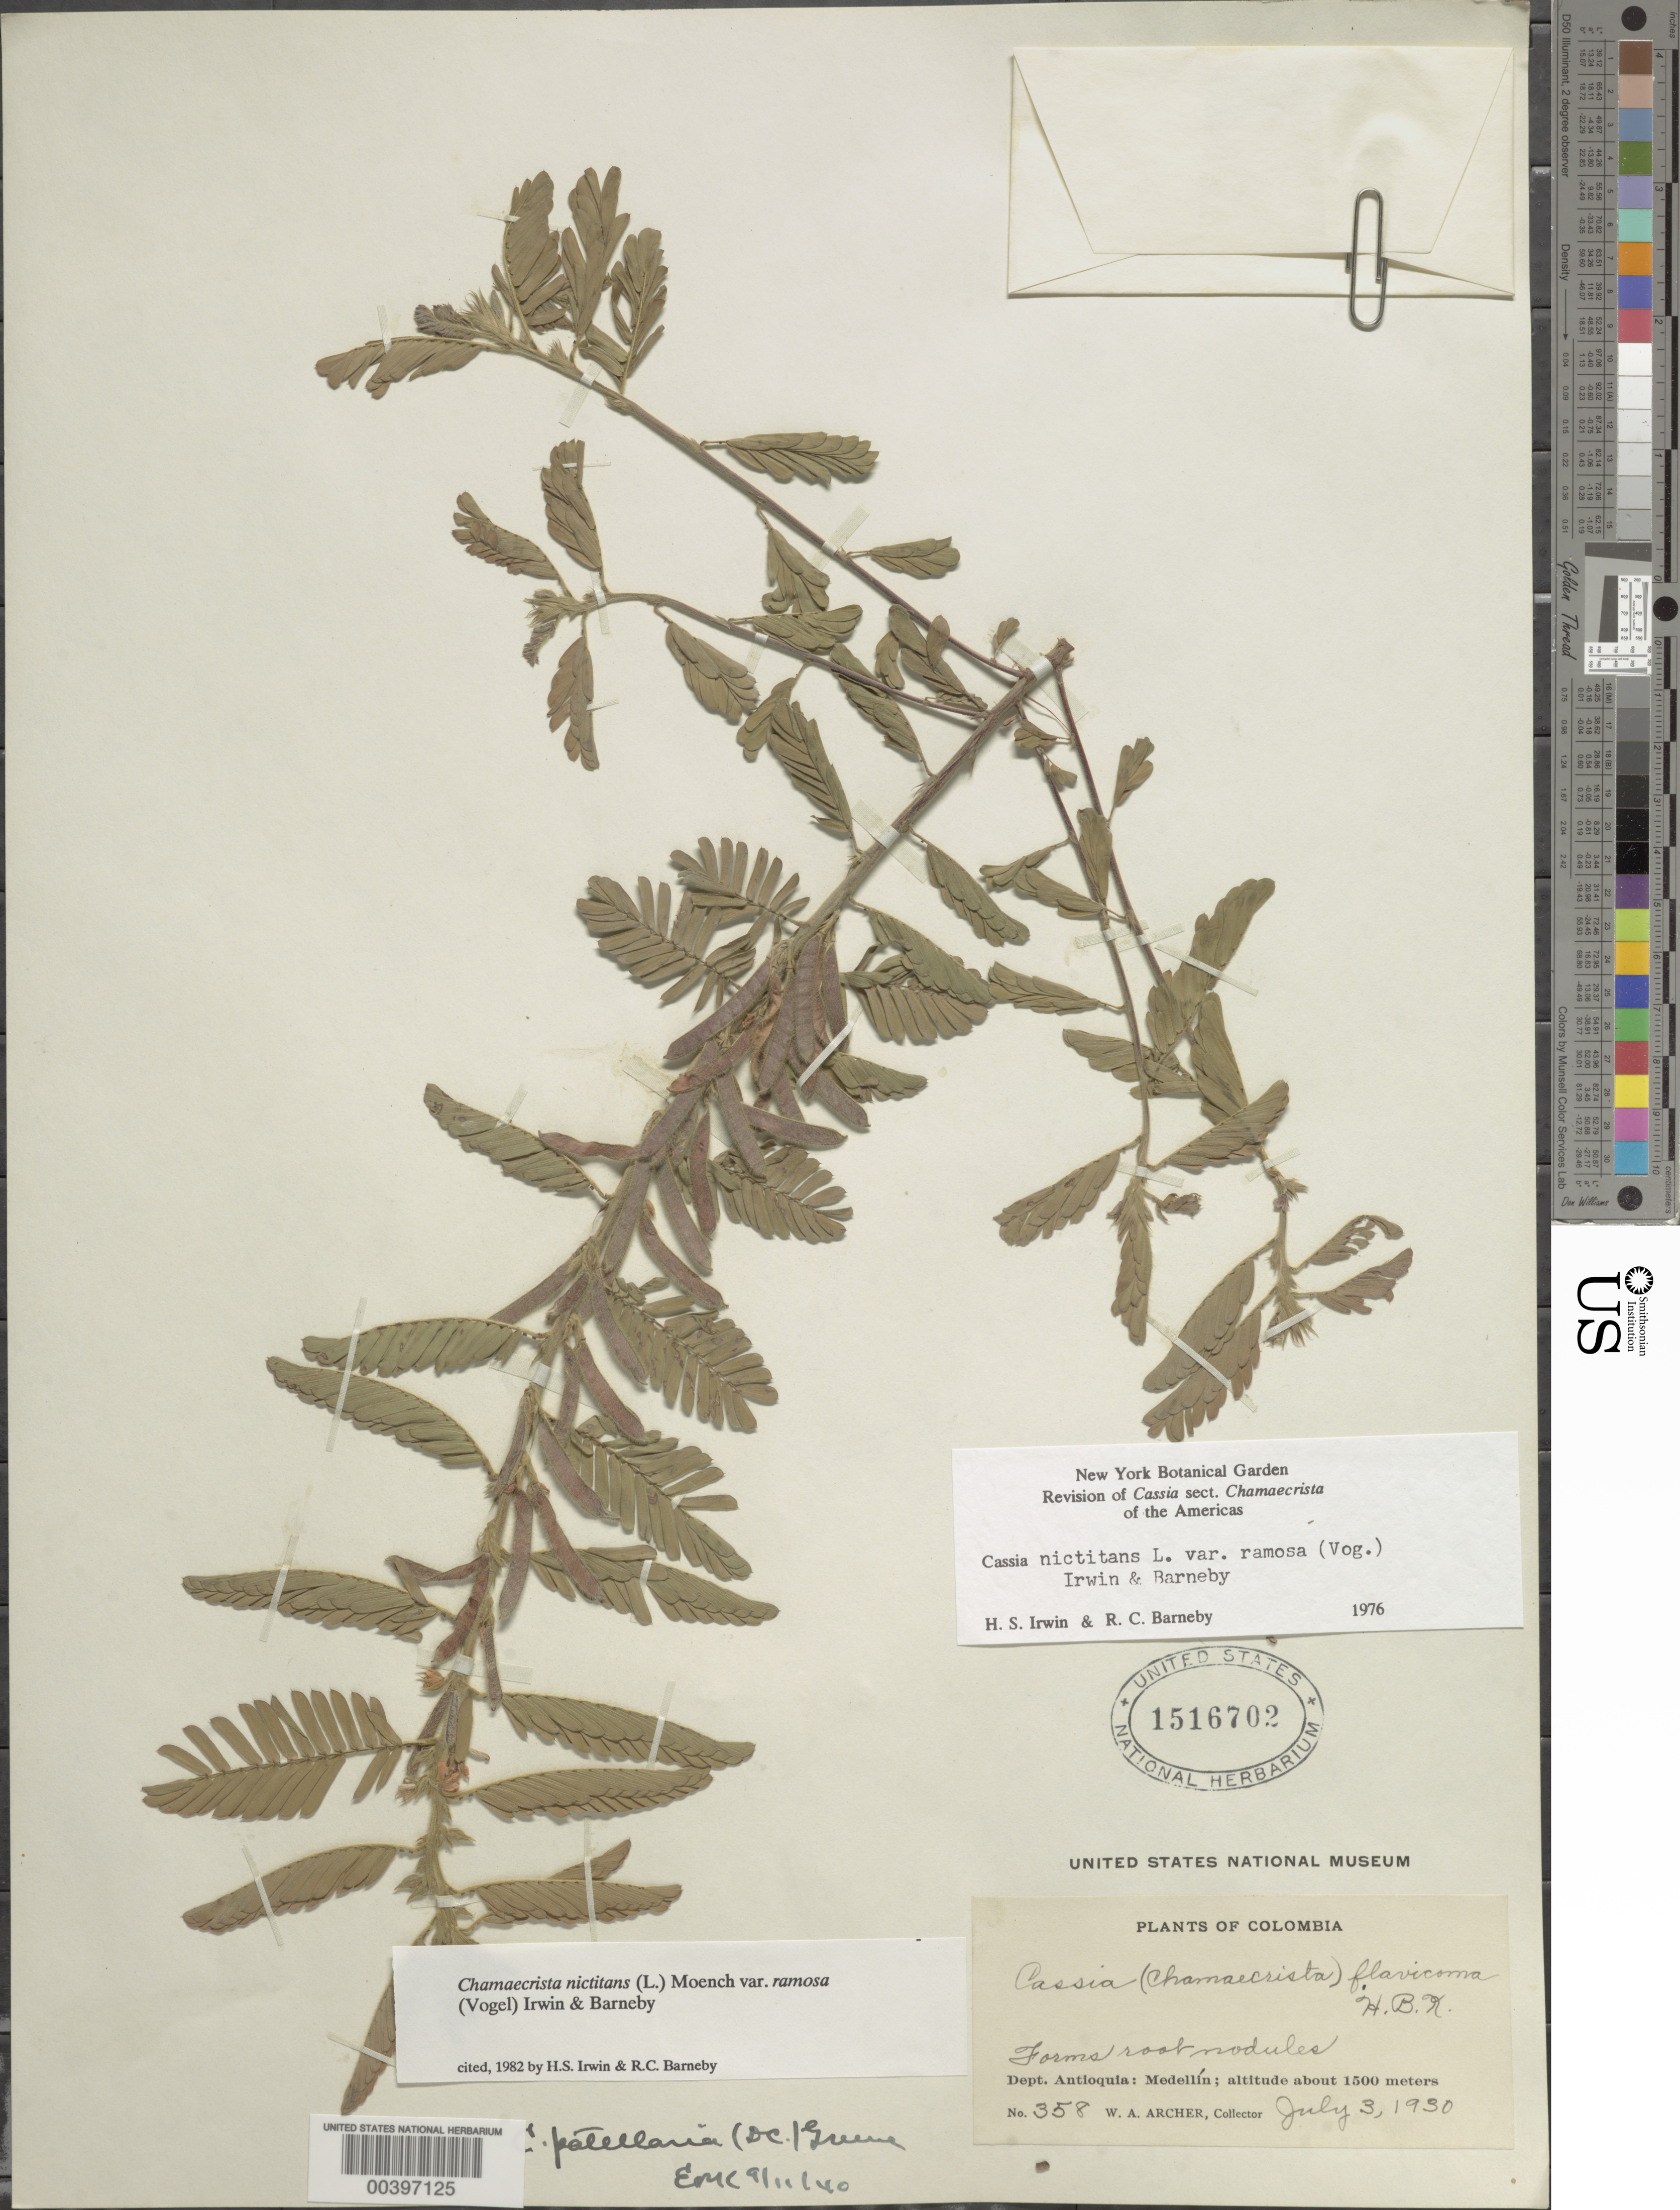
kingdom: Plantae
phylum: Tracheophyta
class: Magnoliopsida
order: Fabales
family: Fabaceae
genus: Chamaecrista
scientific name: Chamaecrista nictitans var. ramosa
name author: (Vogel) H.S. Irwin & Barneby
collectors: W. A. Archer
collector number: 358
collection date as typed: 03 Jul 1930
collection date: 1930-07-03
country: Colombia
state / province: Antioquia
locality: Medellin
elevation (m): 1500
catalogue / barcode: US 1516702